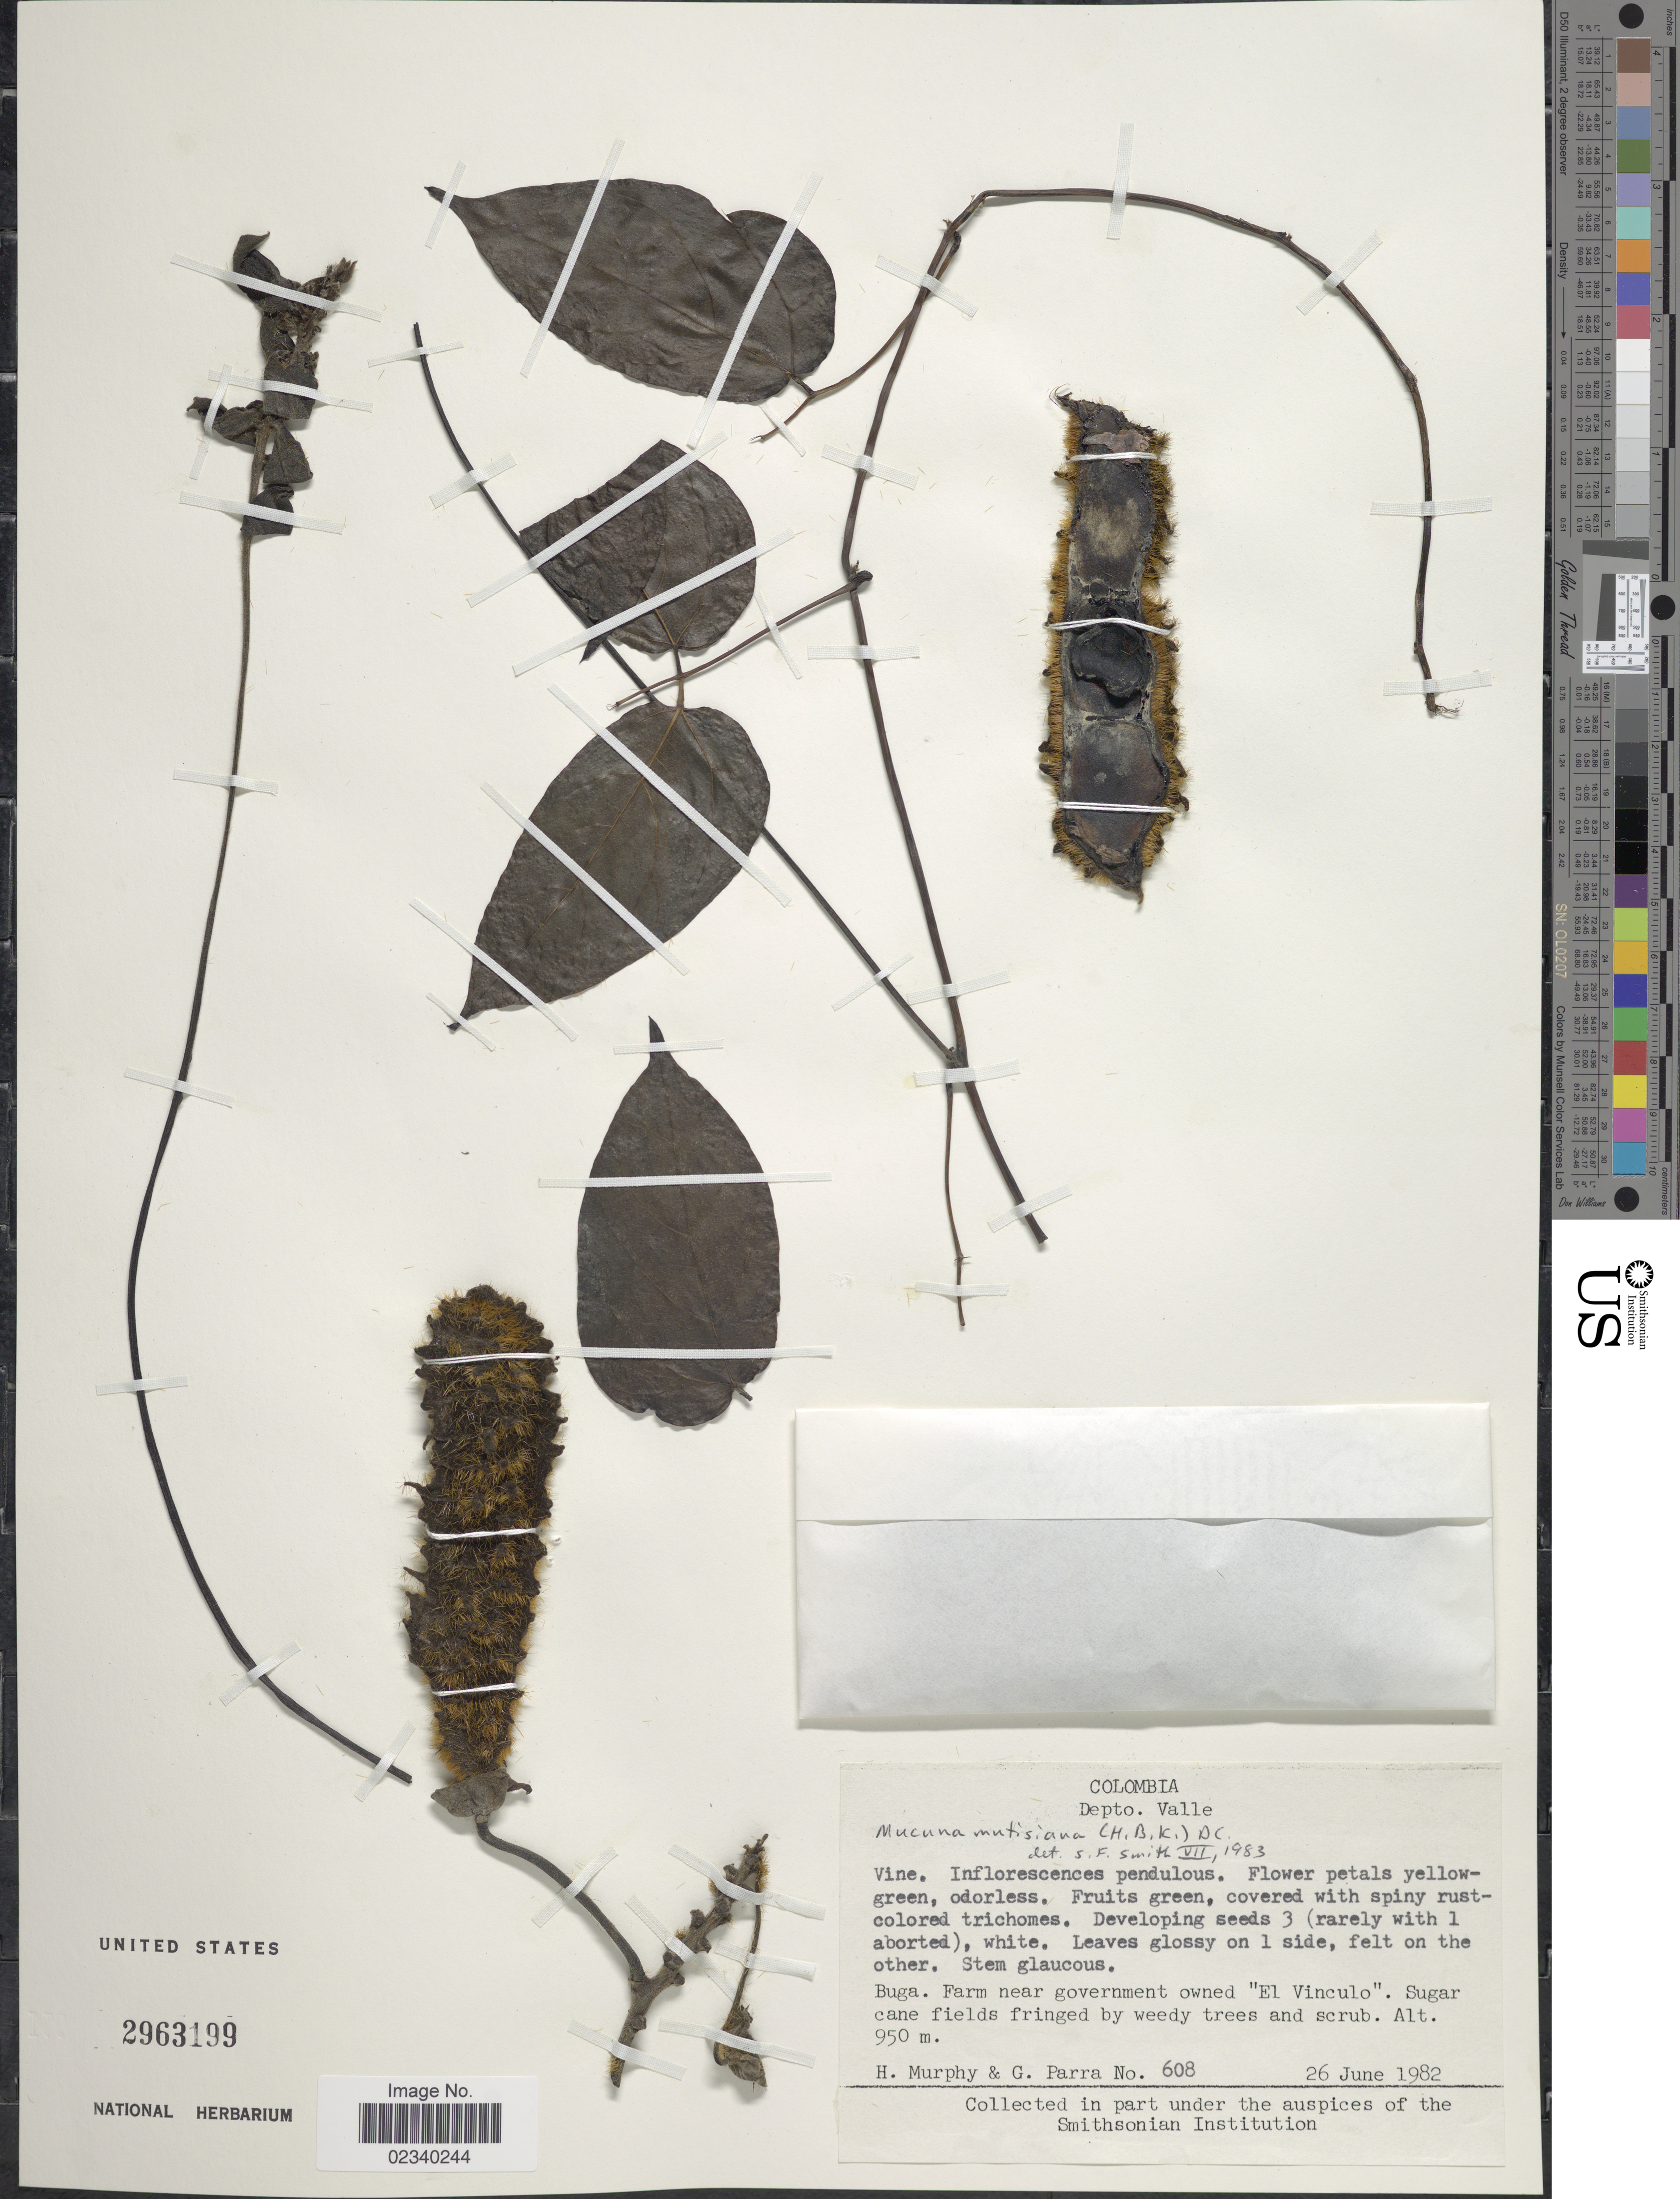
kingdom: Plantae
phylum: Tracheophyta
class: Magnoliopsida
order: Fabales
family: Fabaceae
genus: Mucuna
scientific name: Mucuna mutisiana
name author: (Kunth) DC.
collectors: H. Murphy & G. Parra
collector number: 608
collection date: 1982-06-26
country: Colombia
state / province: Valle del Cauca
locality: Depto. Valle. Buga. Farm near government owned "El Vinculo"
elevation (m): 950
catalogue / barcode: US 2963199